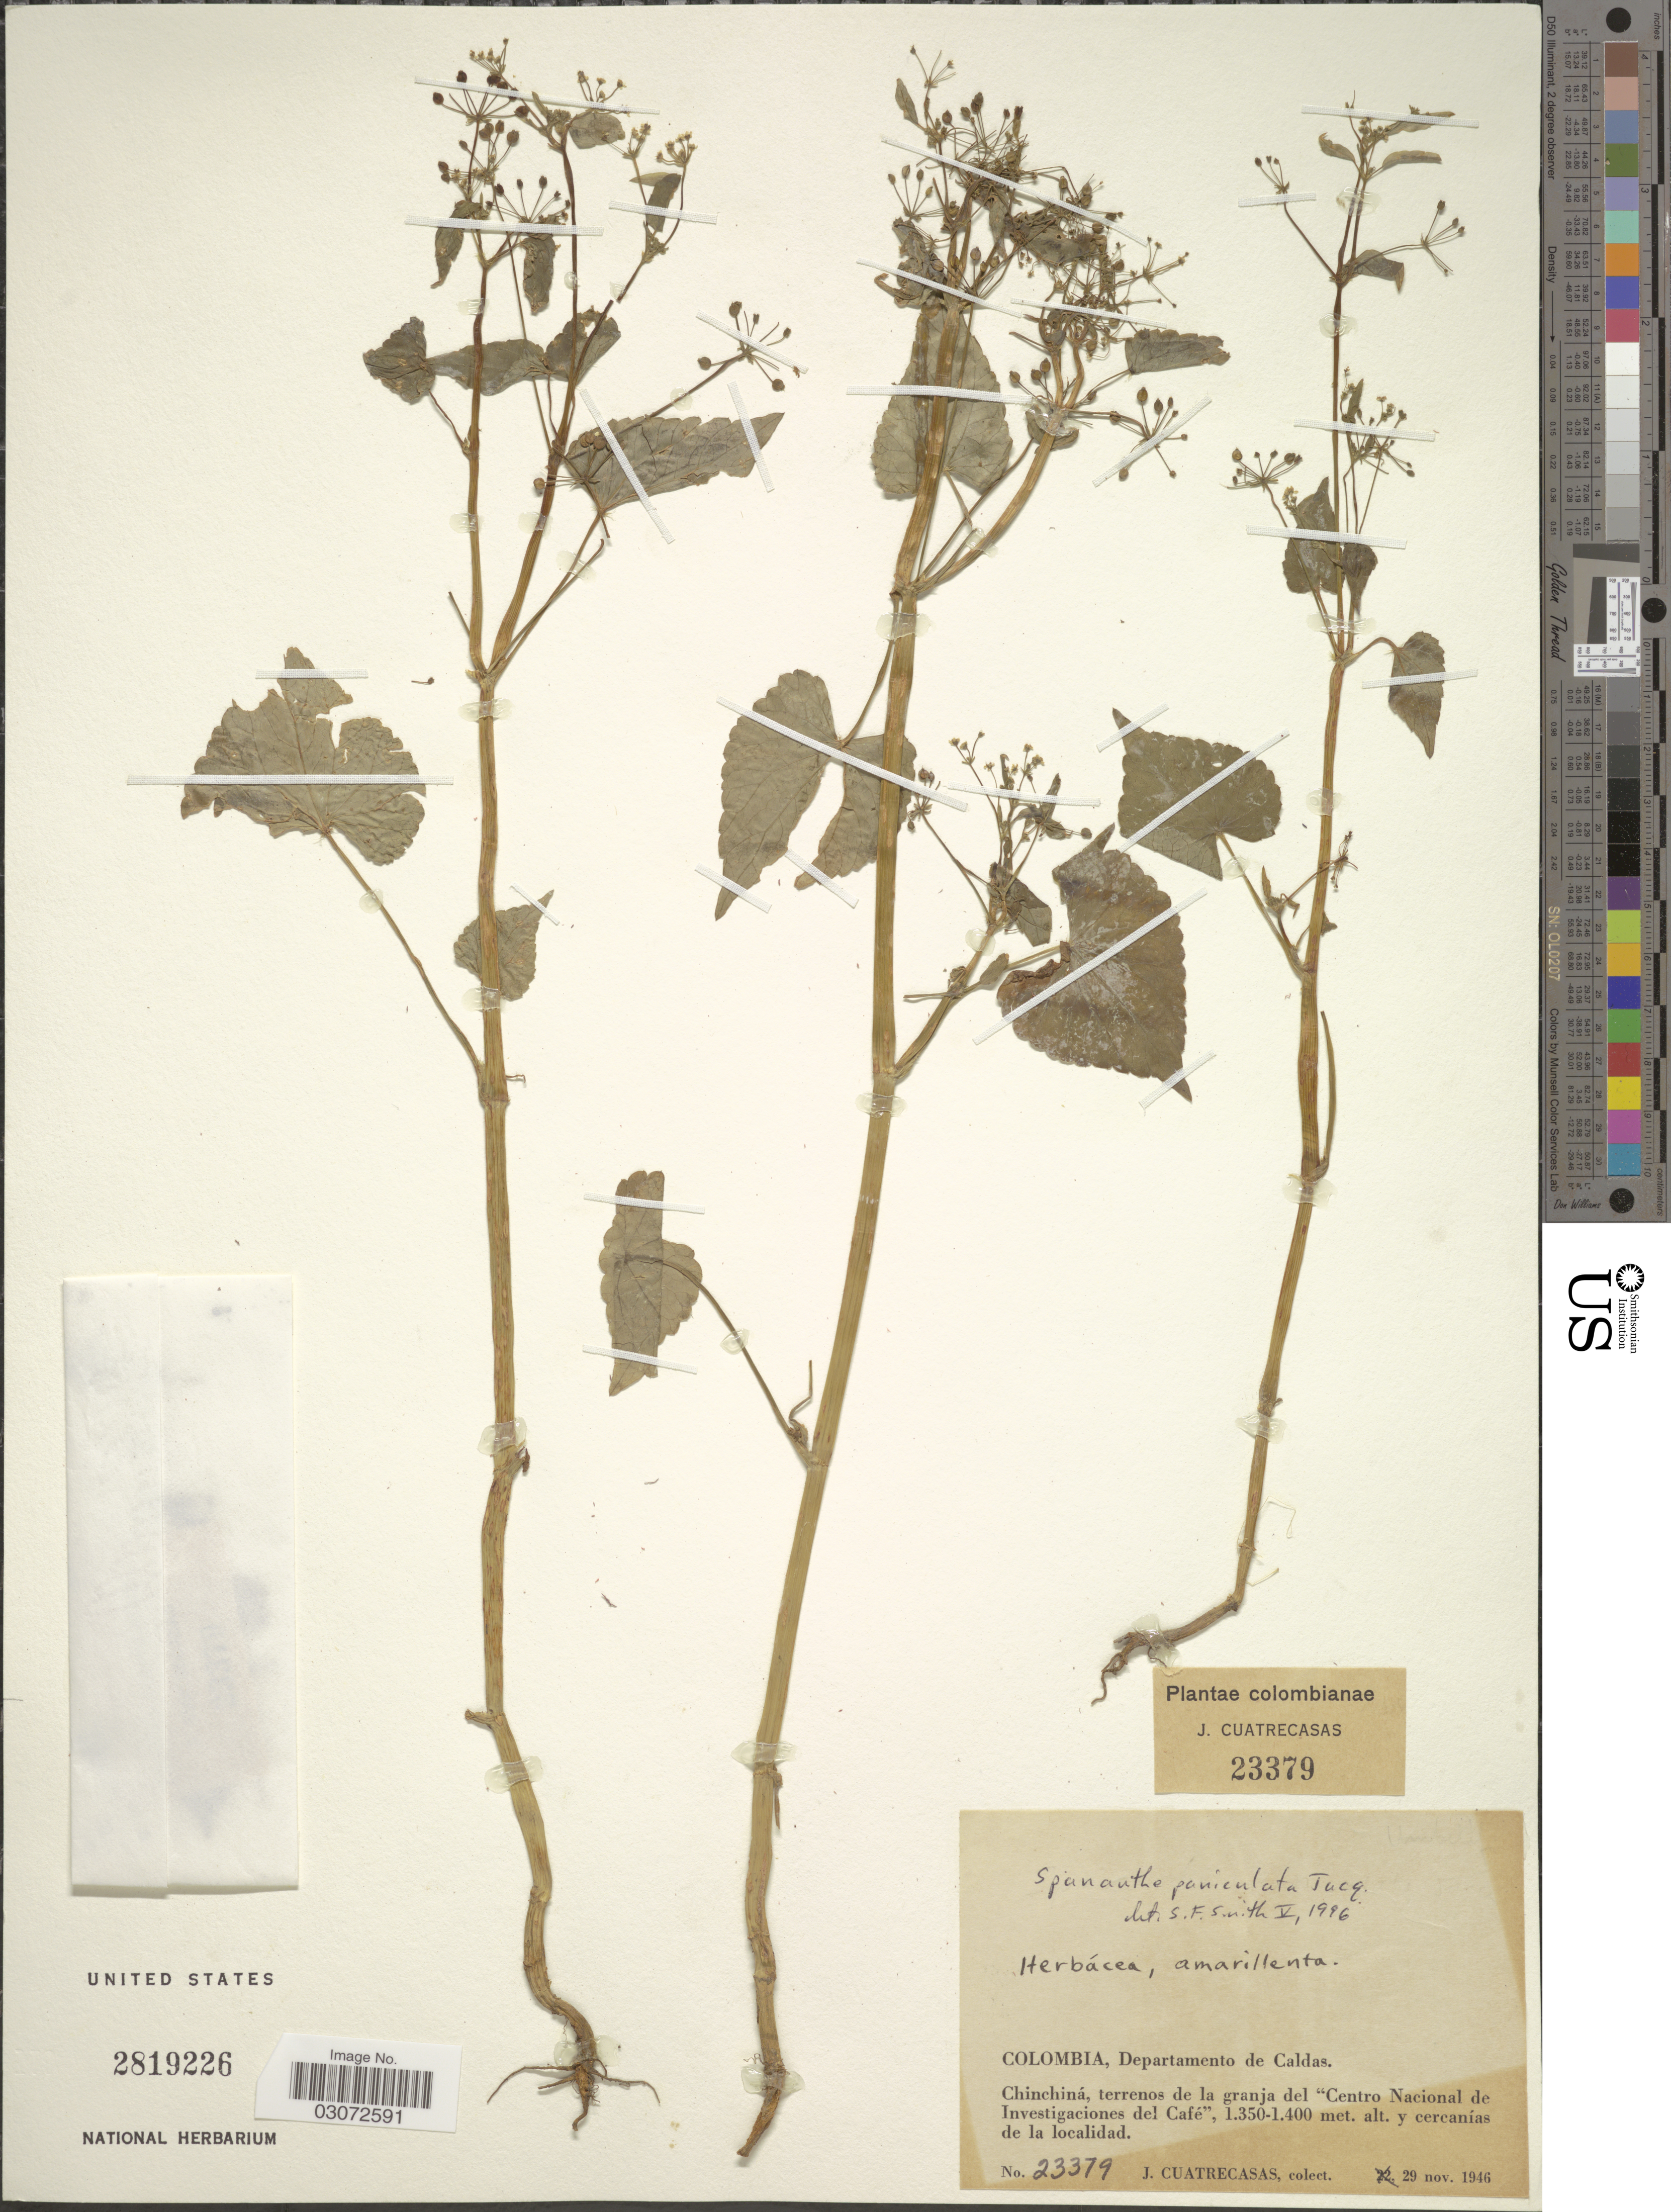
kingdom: Plantae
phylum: Tracheophyta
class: Magnoliopsida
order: Apiales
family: Apiaceae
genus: Spananthe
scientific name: Spananthe paniculata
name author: Jacq.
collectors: J. Cuatrecasas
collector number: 23379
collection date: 1946-11-29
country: Colombia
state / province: Caldas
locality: Departamento de Caldas. Chinchiná, terrenos de la granja del "Centro Nacional de Investigaciones del Café".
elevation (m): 1350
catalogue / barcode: US 2819226